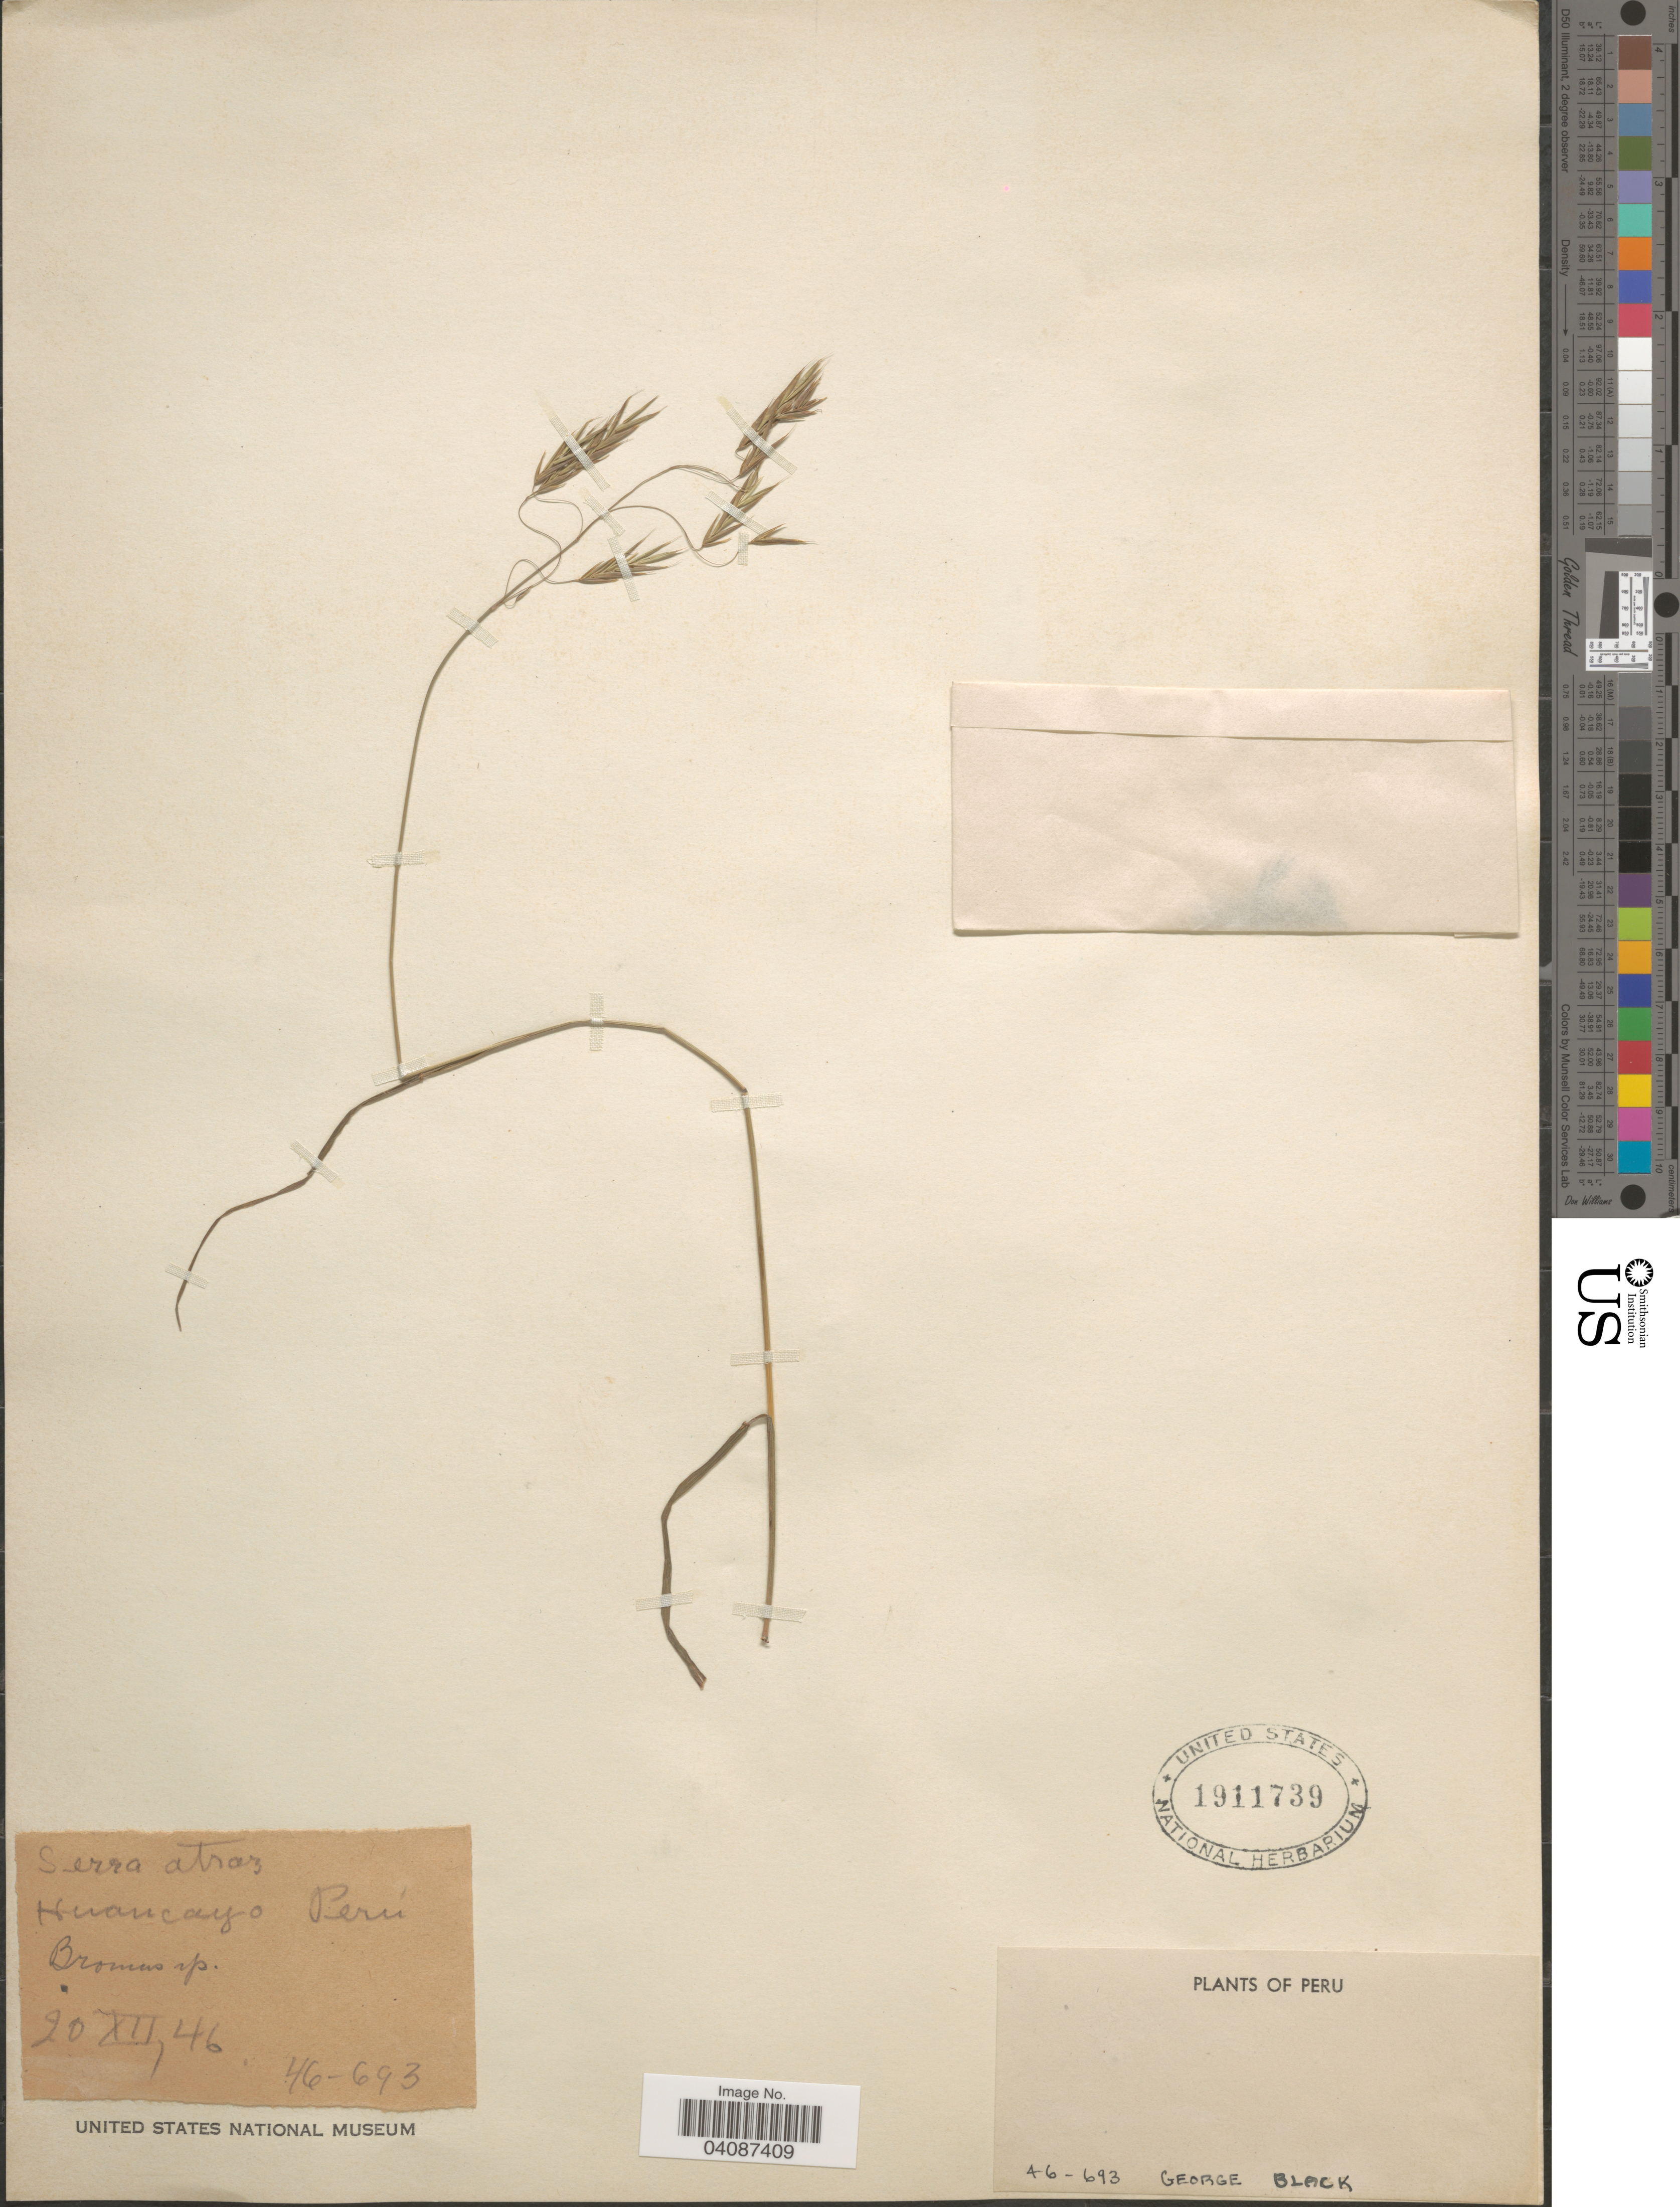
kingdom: Plantae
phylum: Tracheophyta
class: Liliopsida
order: Poales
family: Poaceae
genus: Bromus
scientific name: Bromus sp.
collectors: G. A. Black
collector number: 46-693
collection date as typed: Transcribed d/m/y: 20/12/46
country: Peru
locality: Huancayo.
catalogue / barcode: US 1911739